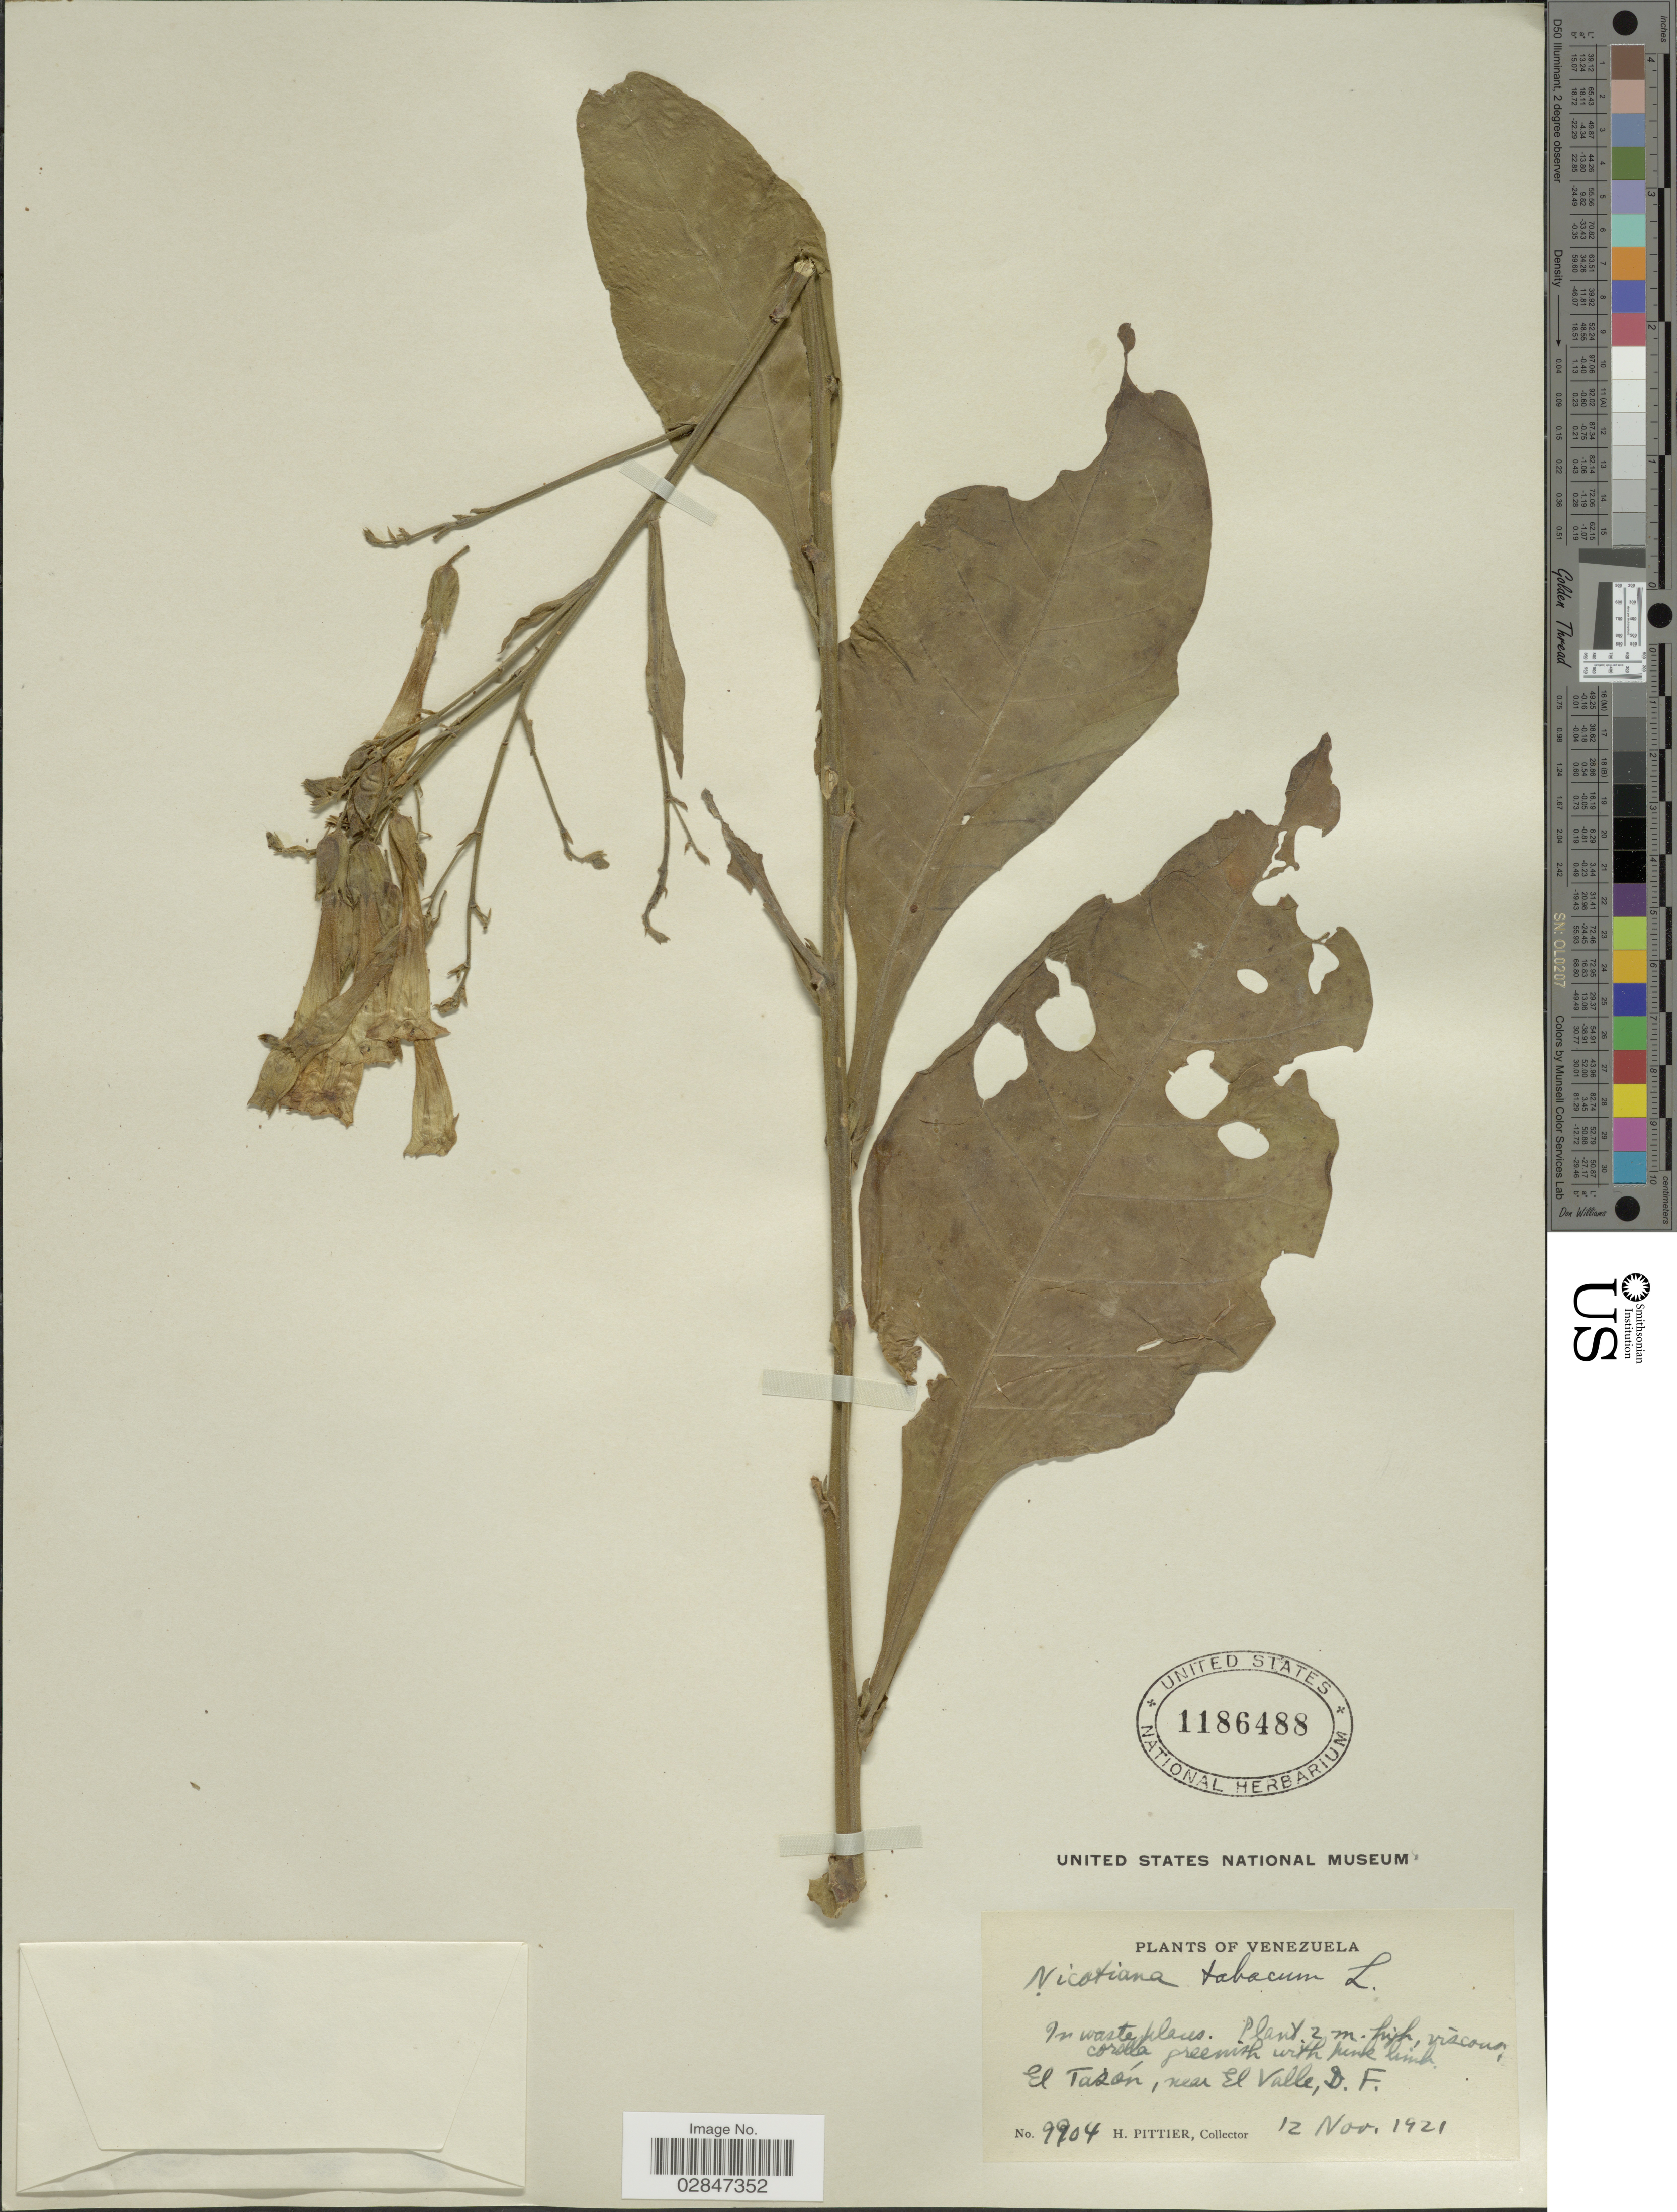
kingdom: Plantae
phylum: Tracheophyta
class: Magnoliopsida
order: Solanales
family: Solanaceae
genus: Nicotiana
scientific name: Nicotiana tabacum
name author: L.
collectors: H. F. Pittier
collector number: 9904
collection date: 1921-11-12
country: Venezuela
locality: El Tazón, near El Valle, D.F.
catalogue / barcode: US 1186488